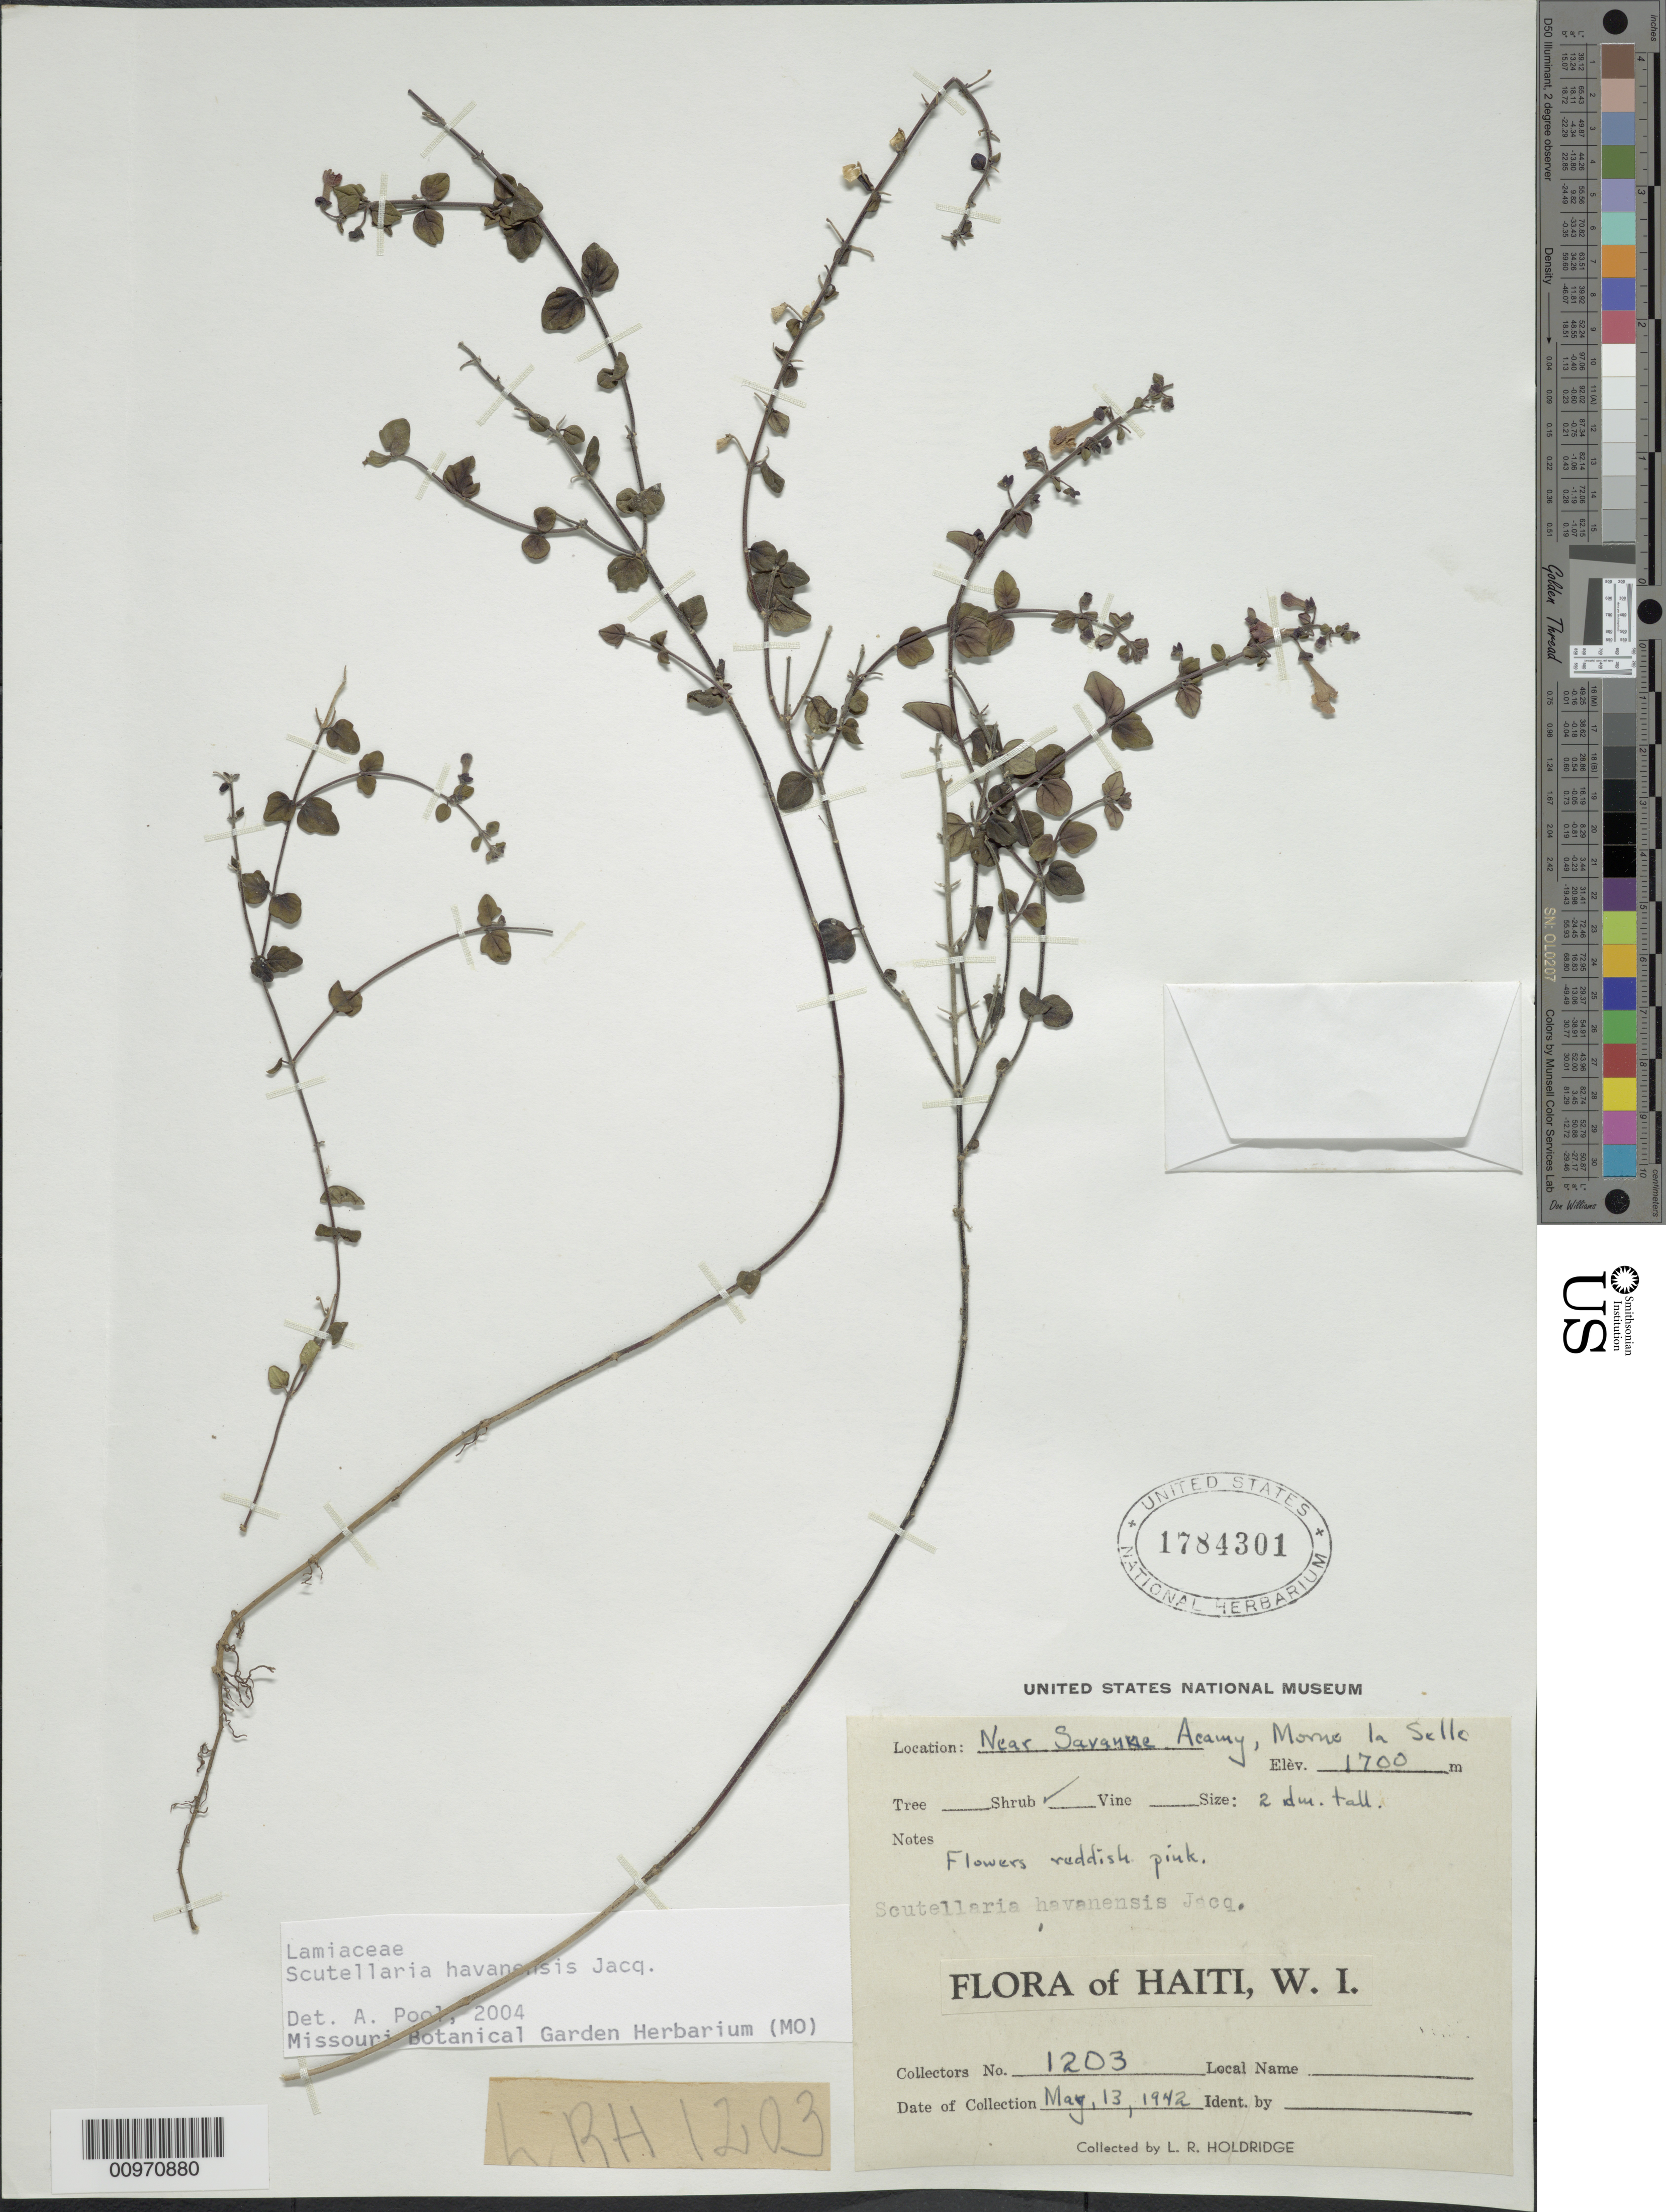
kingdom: Plantae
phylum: Tracheophyta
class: Magnoliopsida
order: Lamiales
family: Lamiaceae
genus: Scutellaria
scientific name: Scutellaria havanensis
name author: Jacq.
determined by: Pool, A., (MO), Missouri Botanical Garden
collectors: L. Holdridge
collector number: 1203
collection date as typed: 13 May 1942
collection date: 1942-05-13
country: Haiti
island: Hispaniola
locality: Near Savanna Acamy, Morne la Selle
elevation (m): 1700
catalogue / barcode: US 1784301